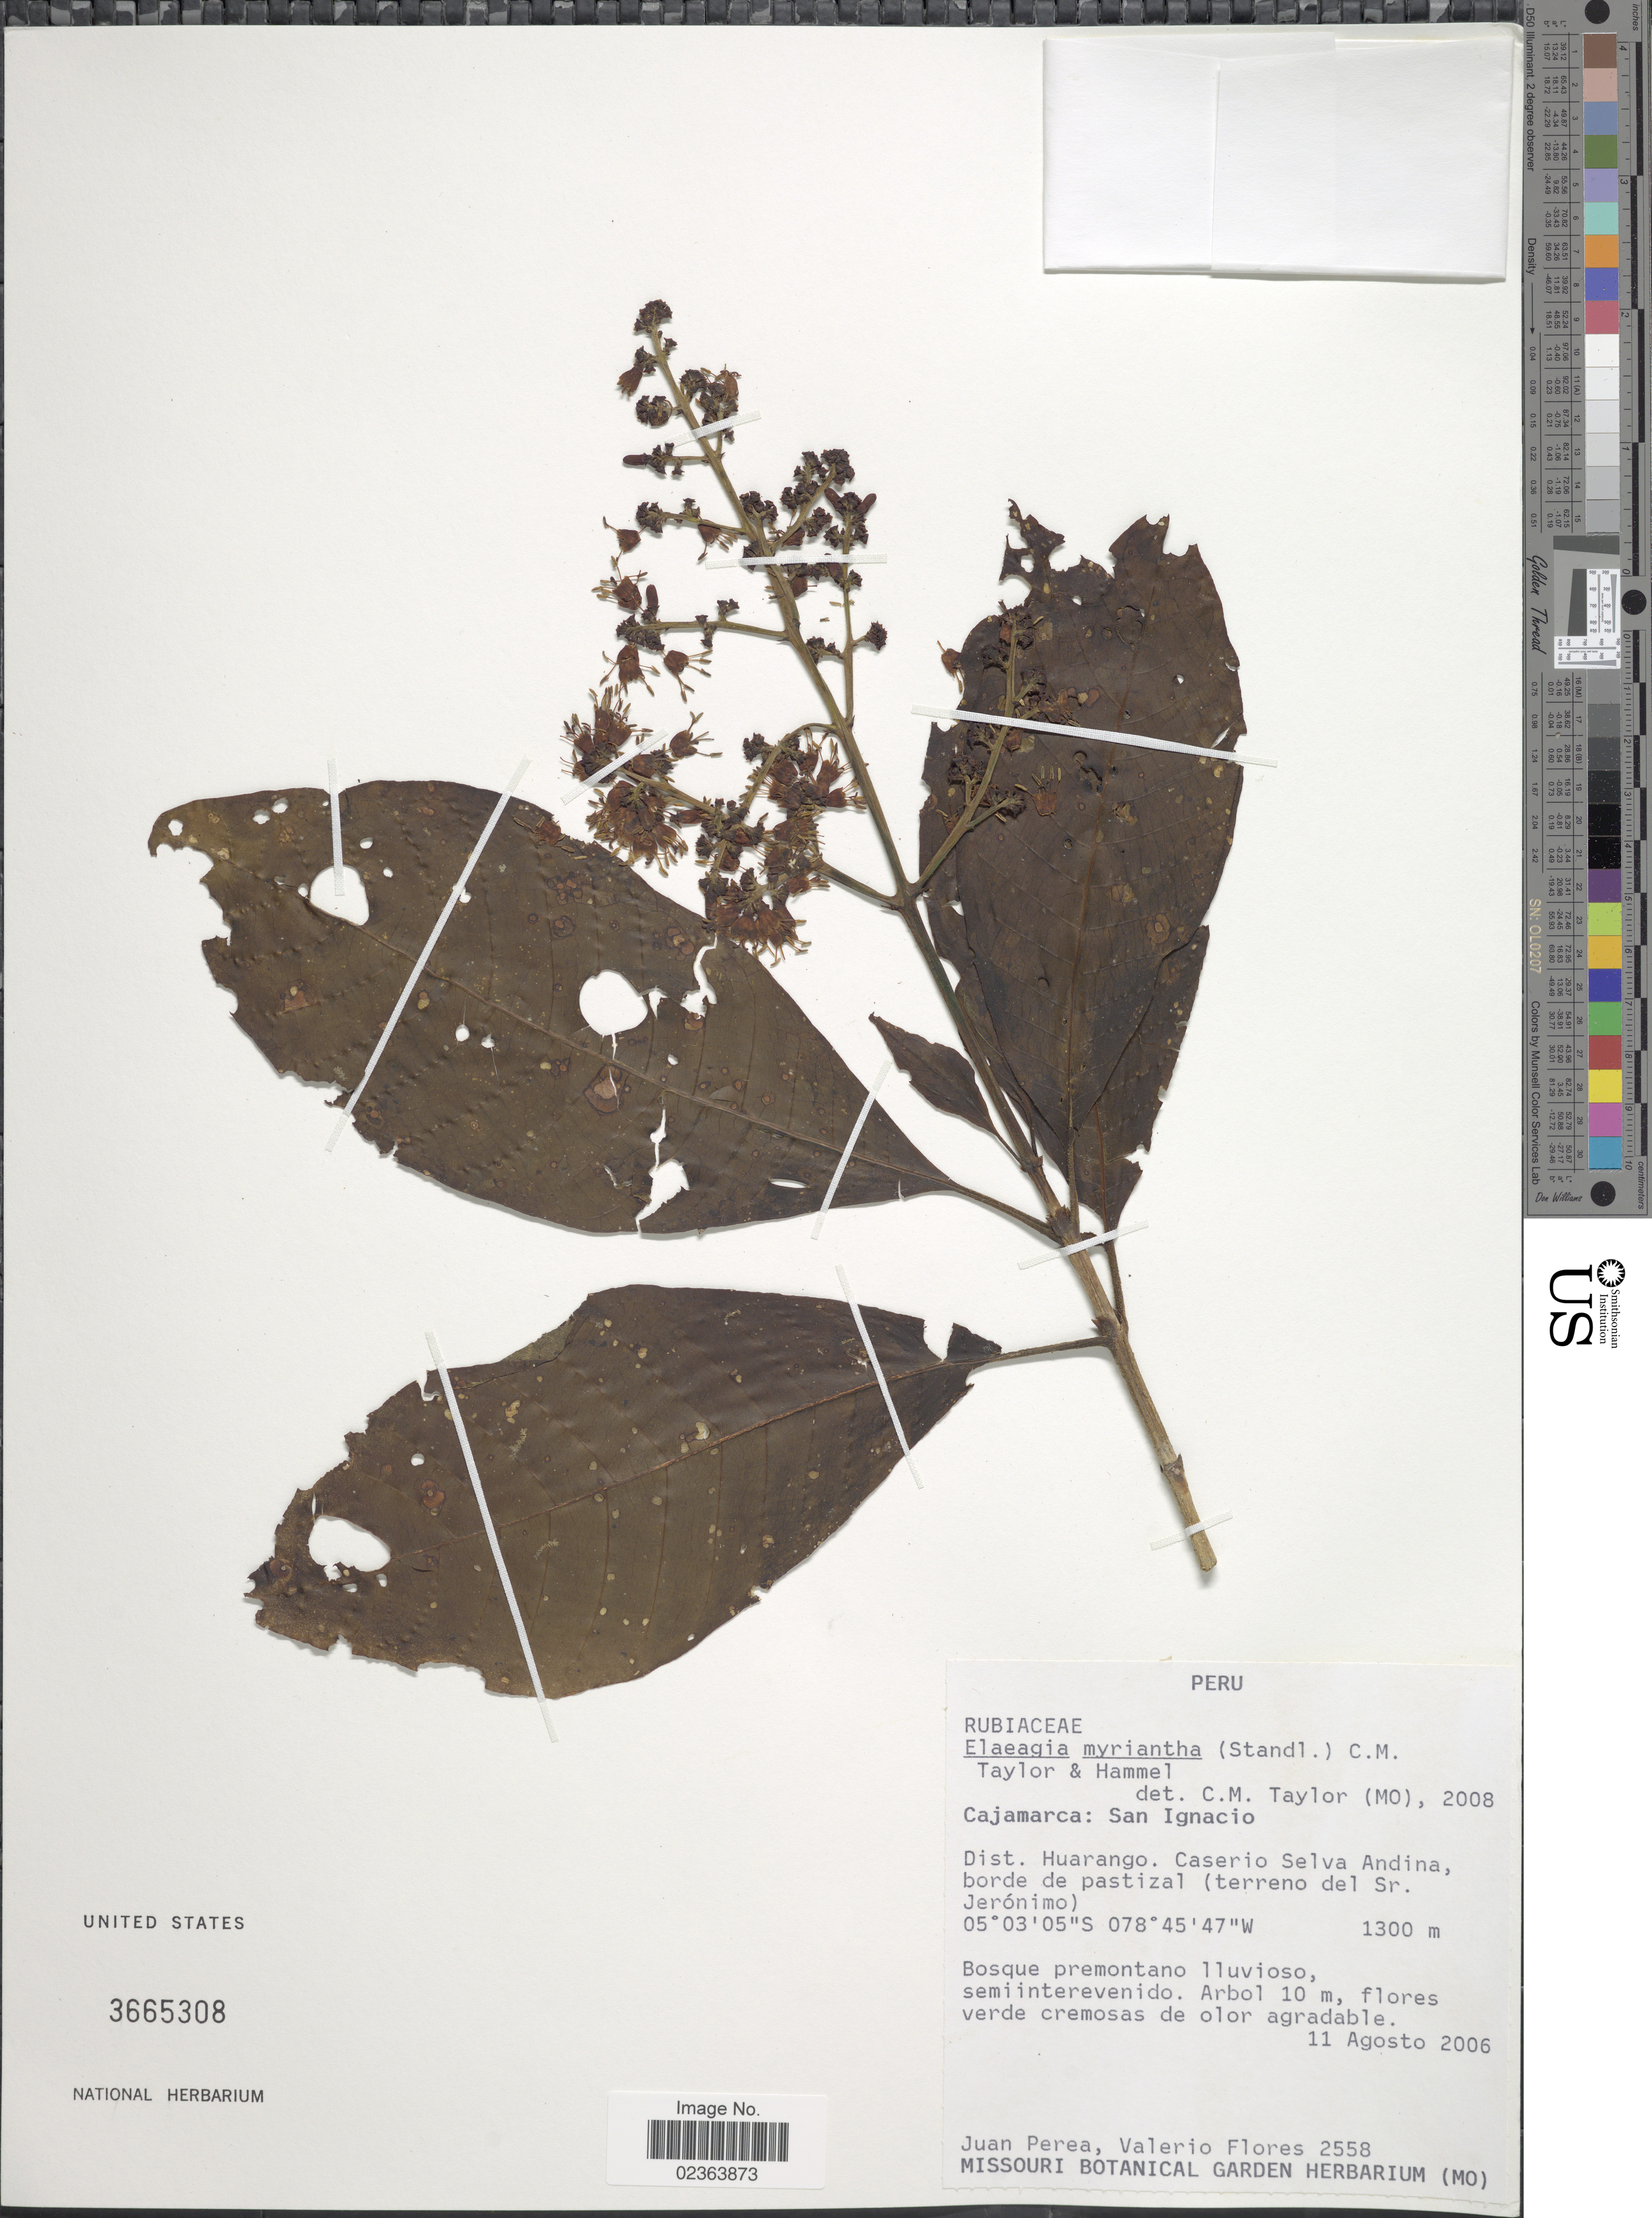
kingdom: Plantae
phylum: Tracheophyta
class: Magnoliopsida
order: Gentianales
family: Rubiaceae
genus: Elaeagia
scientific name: Elaeagia myriantha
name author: (Standl.) C.M. Taylor & Hammel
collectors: J. Perea & V. Flores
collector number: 2558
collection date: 2006-08-11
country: Peru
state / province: Cajamarca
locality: Cajamarca: San Ignacio, Dist. Huarango, Caserio Selva Andina, borde de pastizal (terreno del Sr. Jeronimo)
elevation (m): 1300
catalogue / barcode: US 3665308